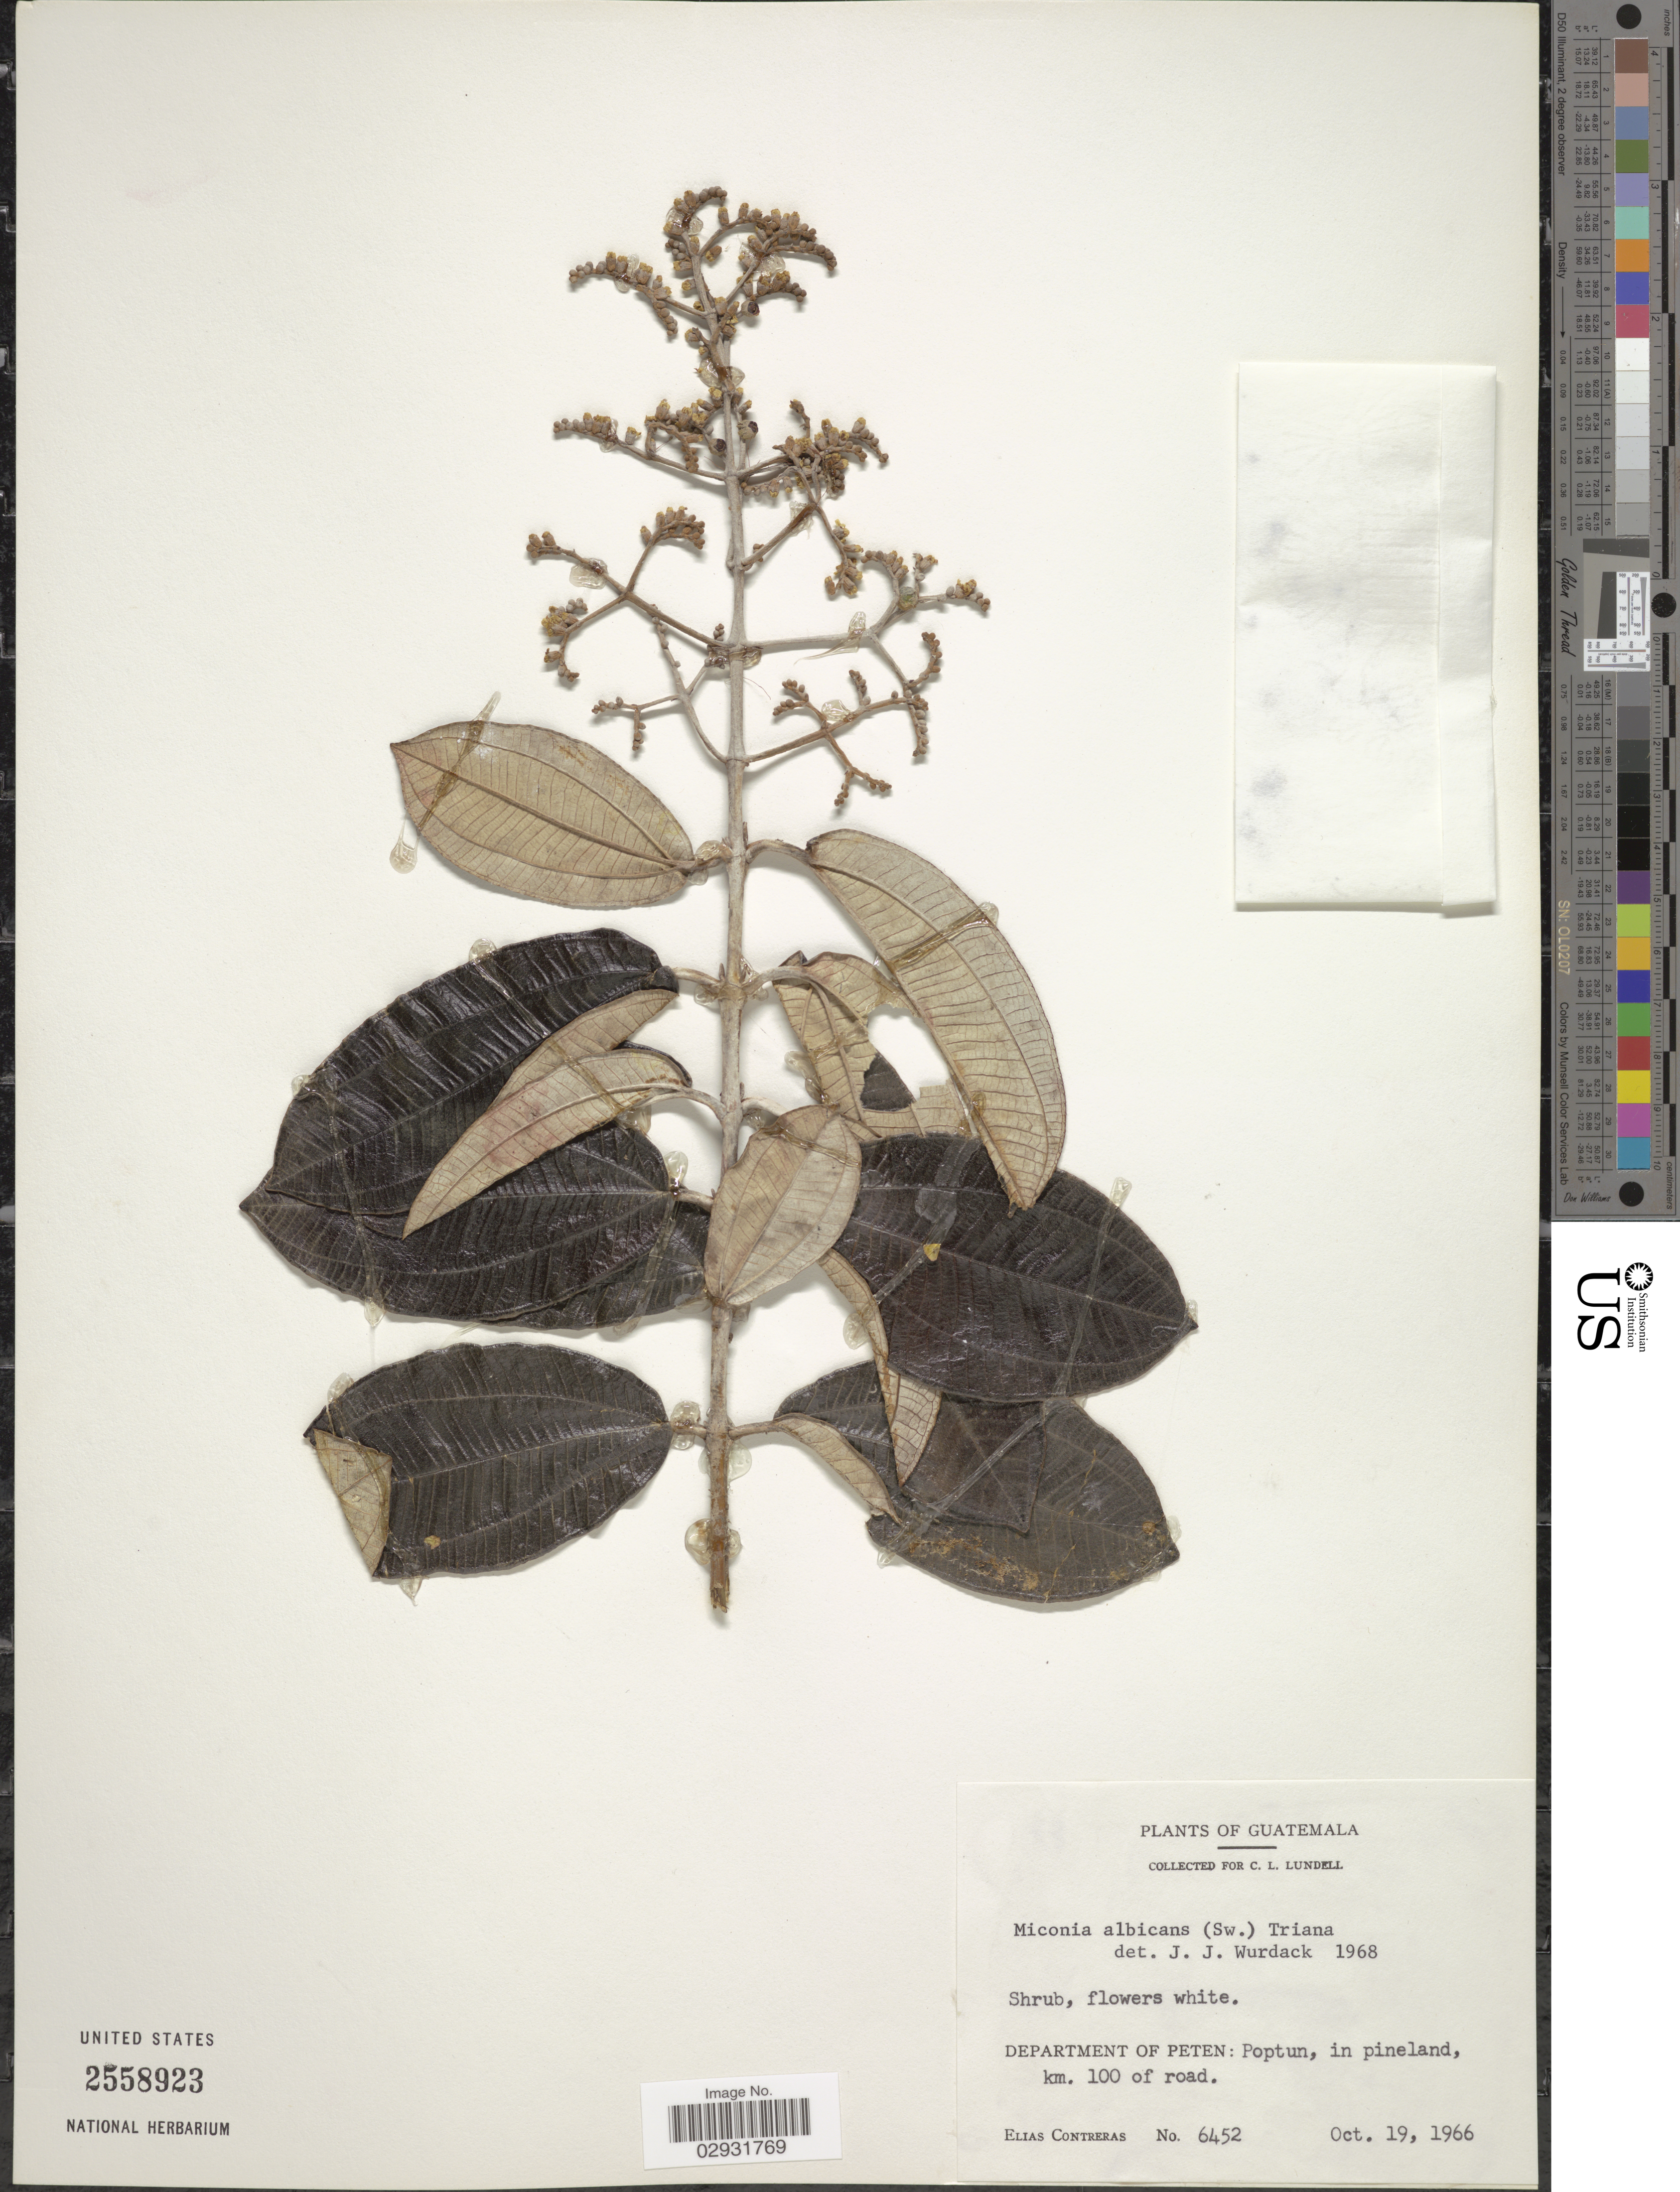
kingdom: Plantae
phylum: Tracheophyta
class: Magnoliopsida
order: Myrtales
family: Melastomataceae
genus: Miconia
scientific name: Miconia albicans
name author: (Sw.) Steud.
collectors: E. Contreras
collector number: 6452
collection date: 1966-10-19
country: Guatemala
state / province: El Petén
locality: Department of Peten: Poptun, in pineland, km. 100 of road.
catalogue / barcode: US 2558923